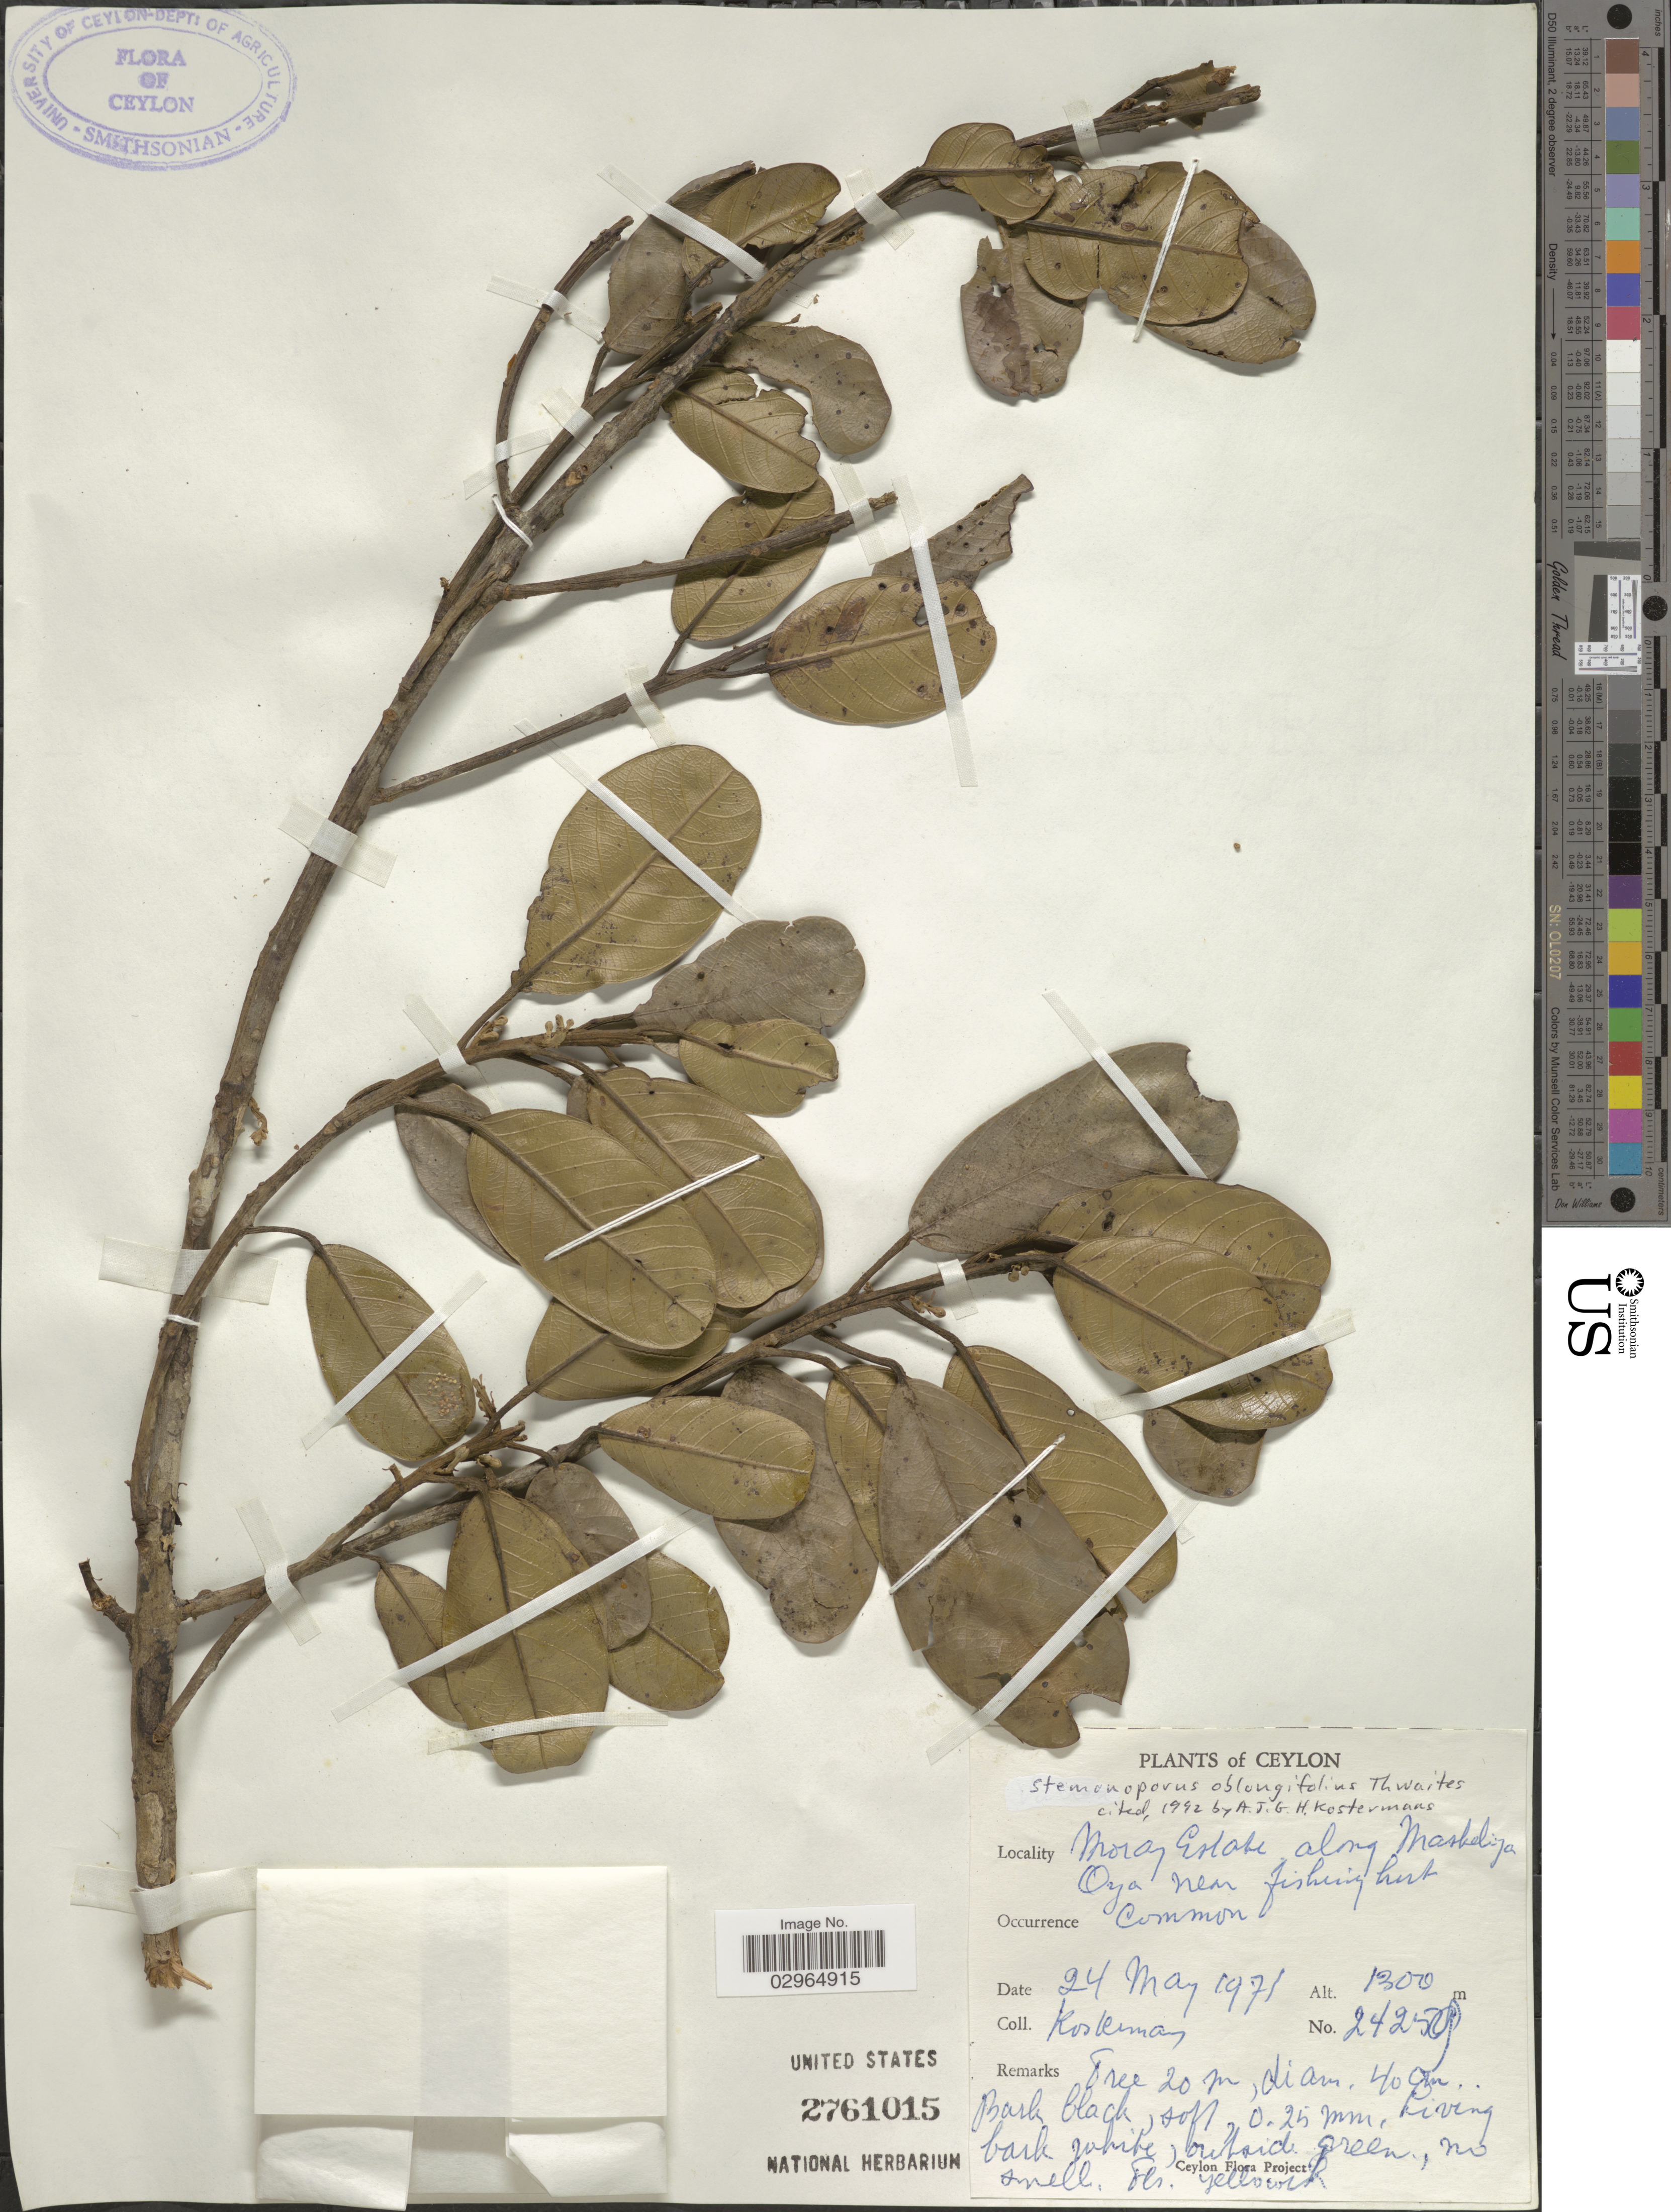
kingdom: Plantae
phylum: Tracheophyta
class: Magnoliopsida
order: Malvales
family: Dipterocarpaceae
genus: Stemonoporus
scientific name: Stemonoporus oblongifolius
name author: Thwaites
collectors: Kostermans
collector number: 24259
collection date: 1971-05-24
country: Sri Lanka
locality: Ceylon. Moray Estate, along Maskeliya Oya near fishing hut.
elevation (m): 1300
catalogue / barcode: US 2761015